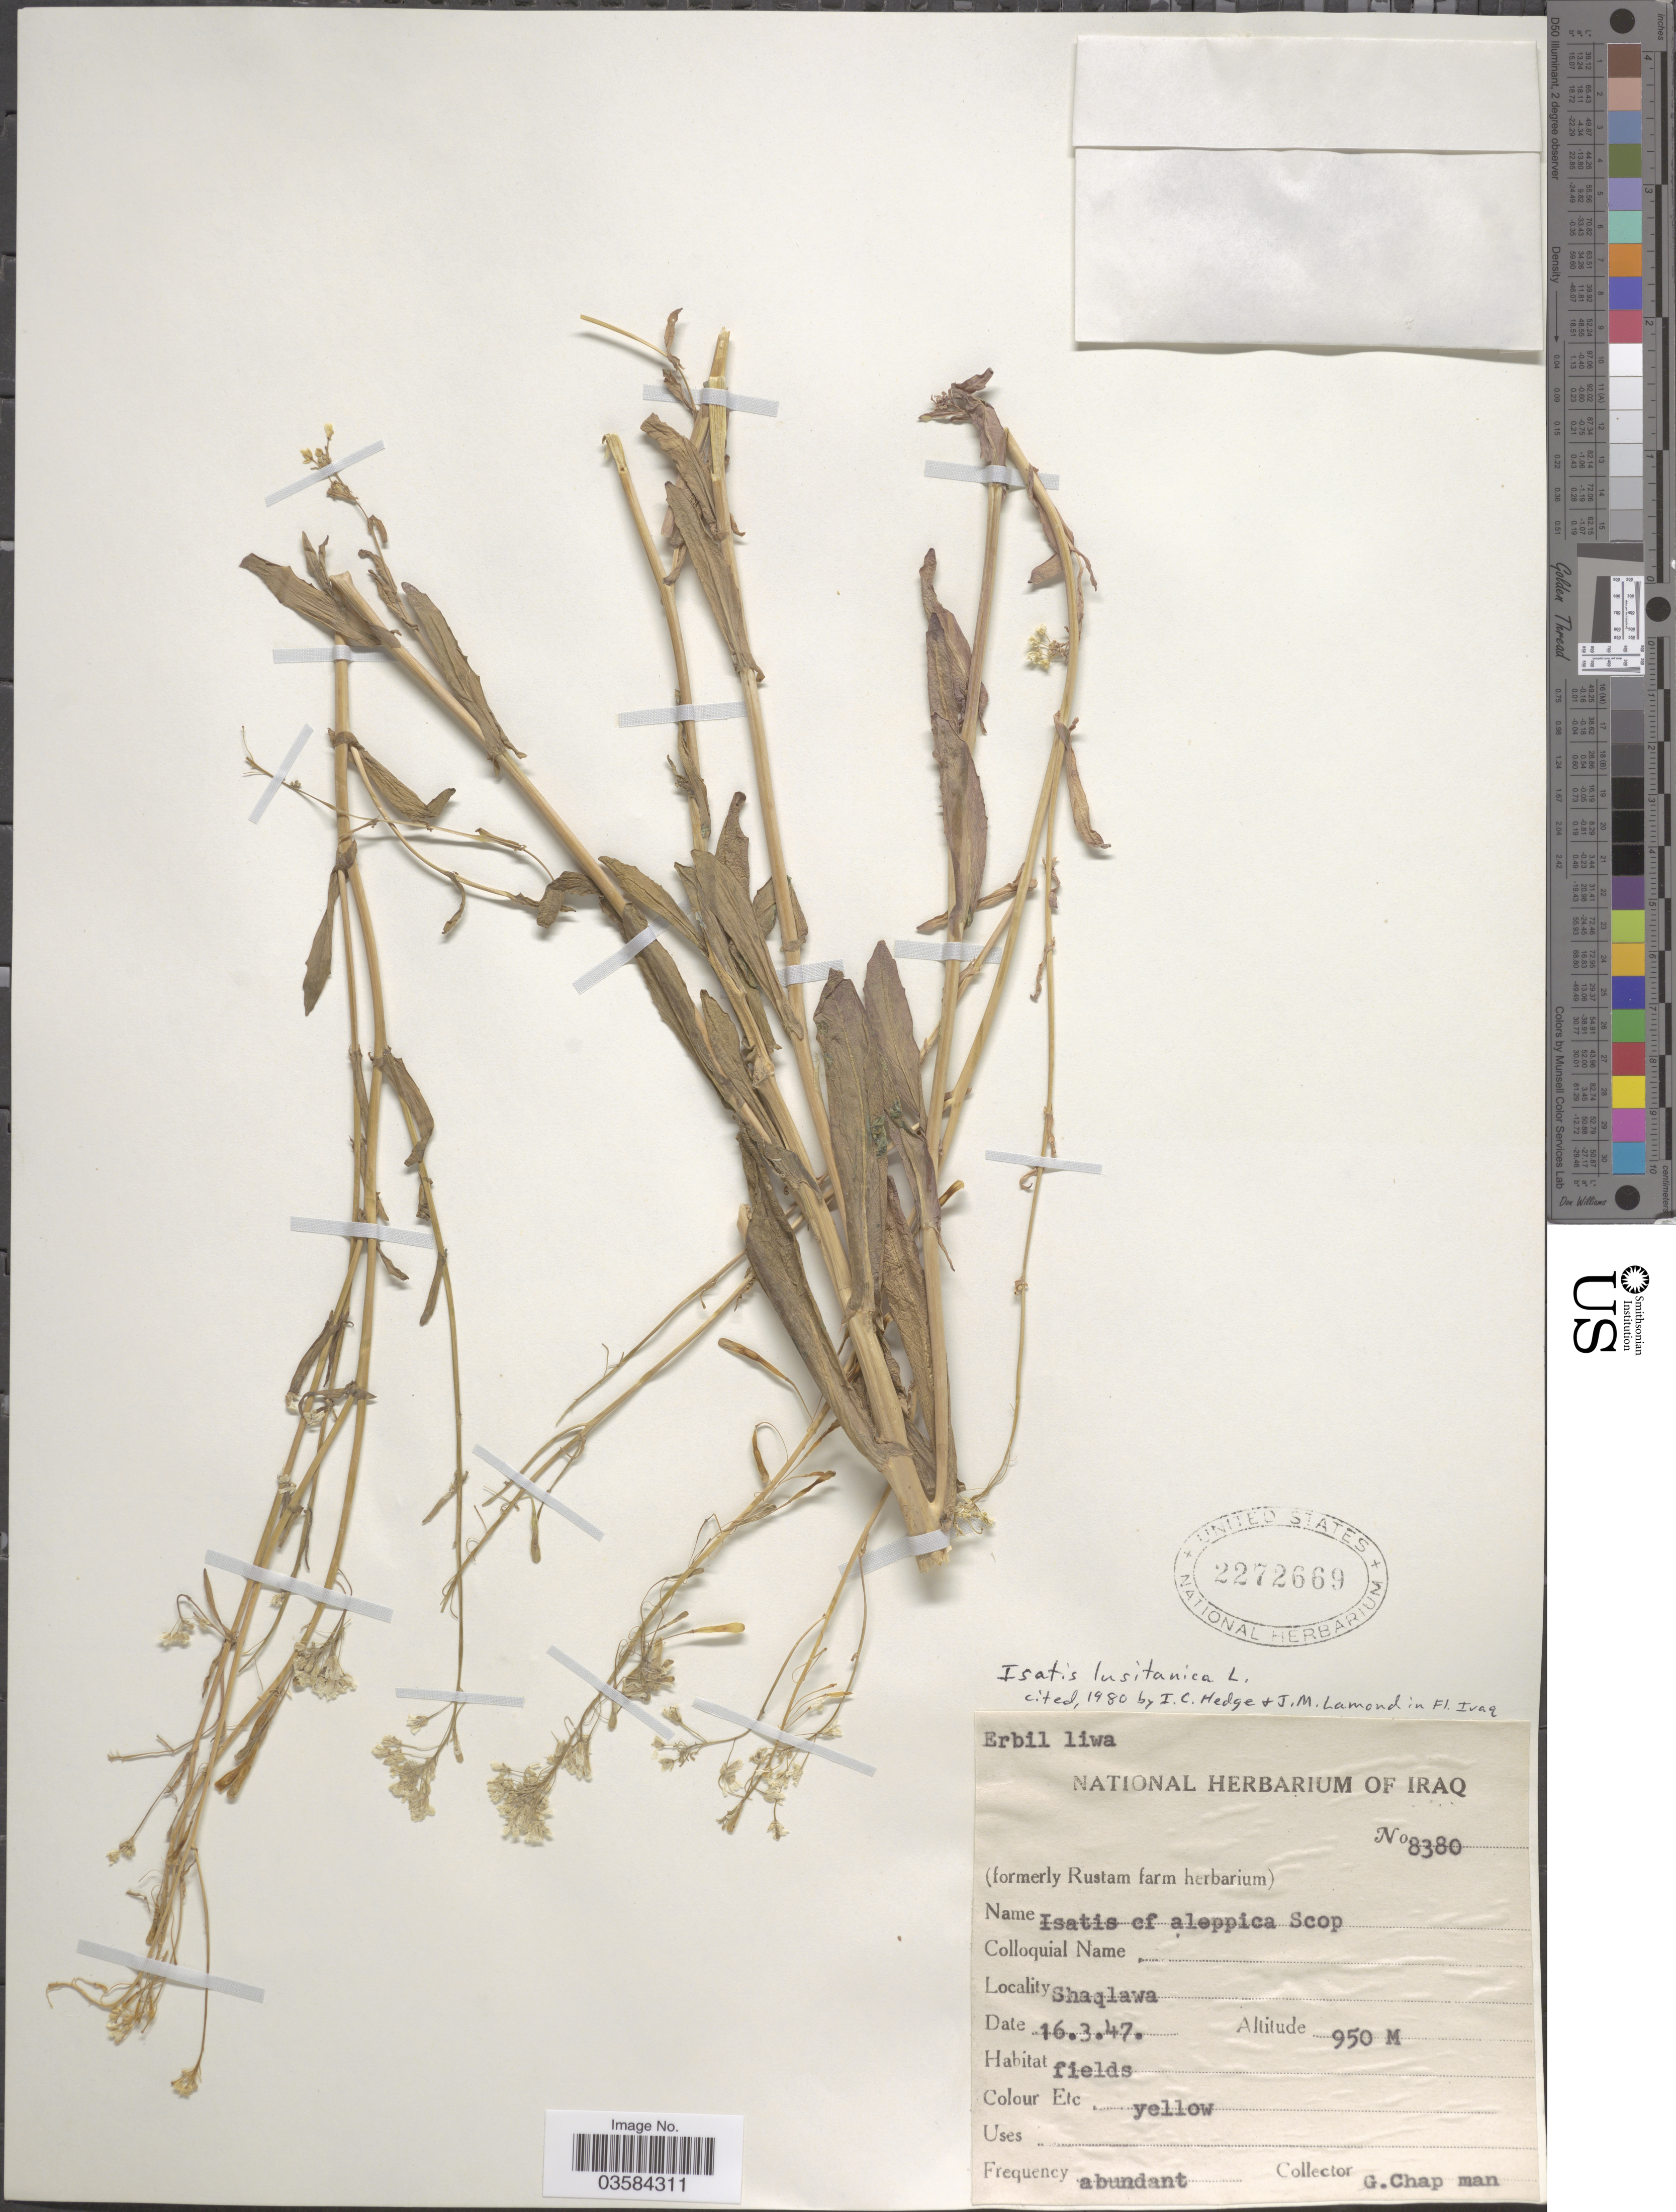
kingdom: Plantae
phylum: Tracheophyta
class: Magnoliopsida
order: Brassicales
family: Brassicaceae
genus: Isatis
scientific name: Isatis lusitanica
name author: L.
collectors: G. S. Chapman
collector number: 8380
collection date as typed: Transcribed d/m/y: 16/3/47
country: Iraq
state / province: Arbīl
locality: Erbil liwa. Shaqlawa.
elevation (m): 950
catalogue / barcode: US 2272669